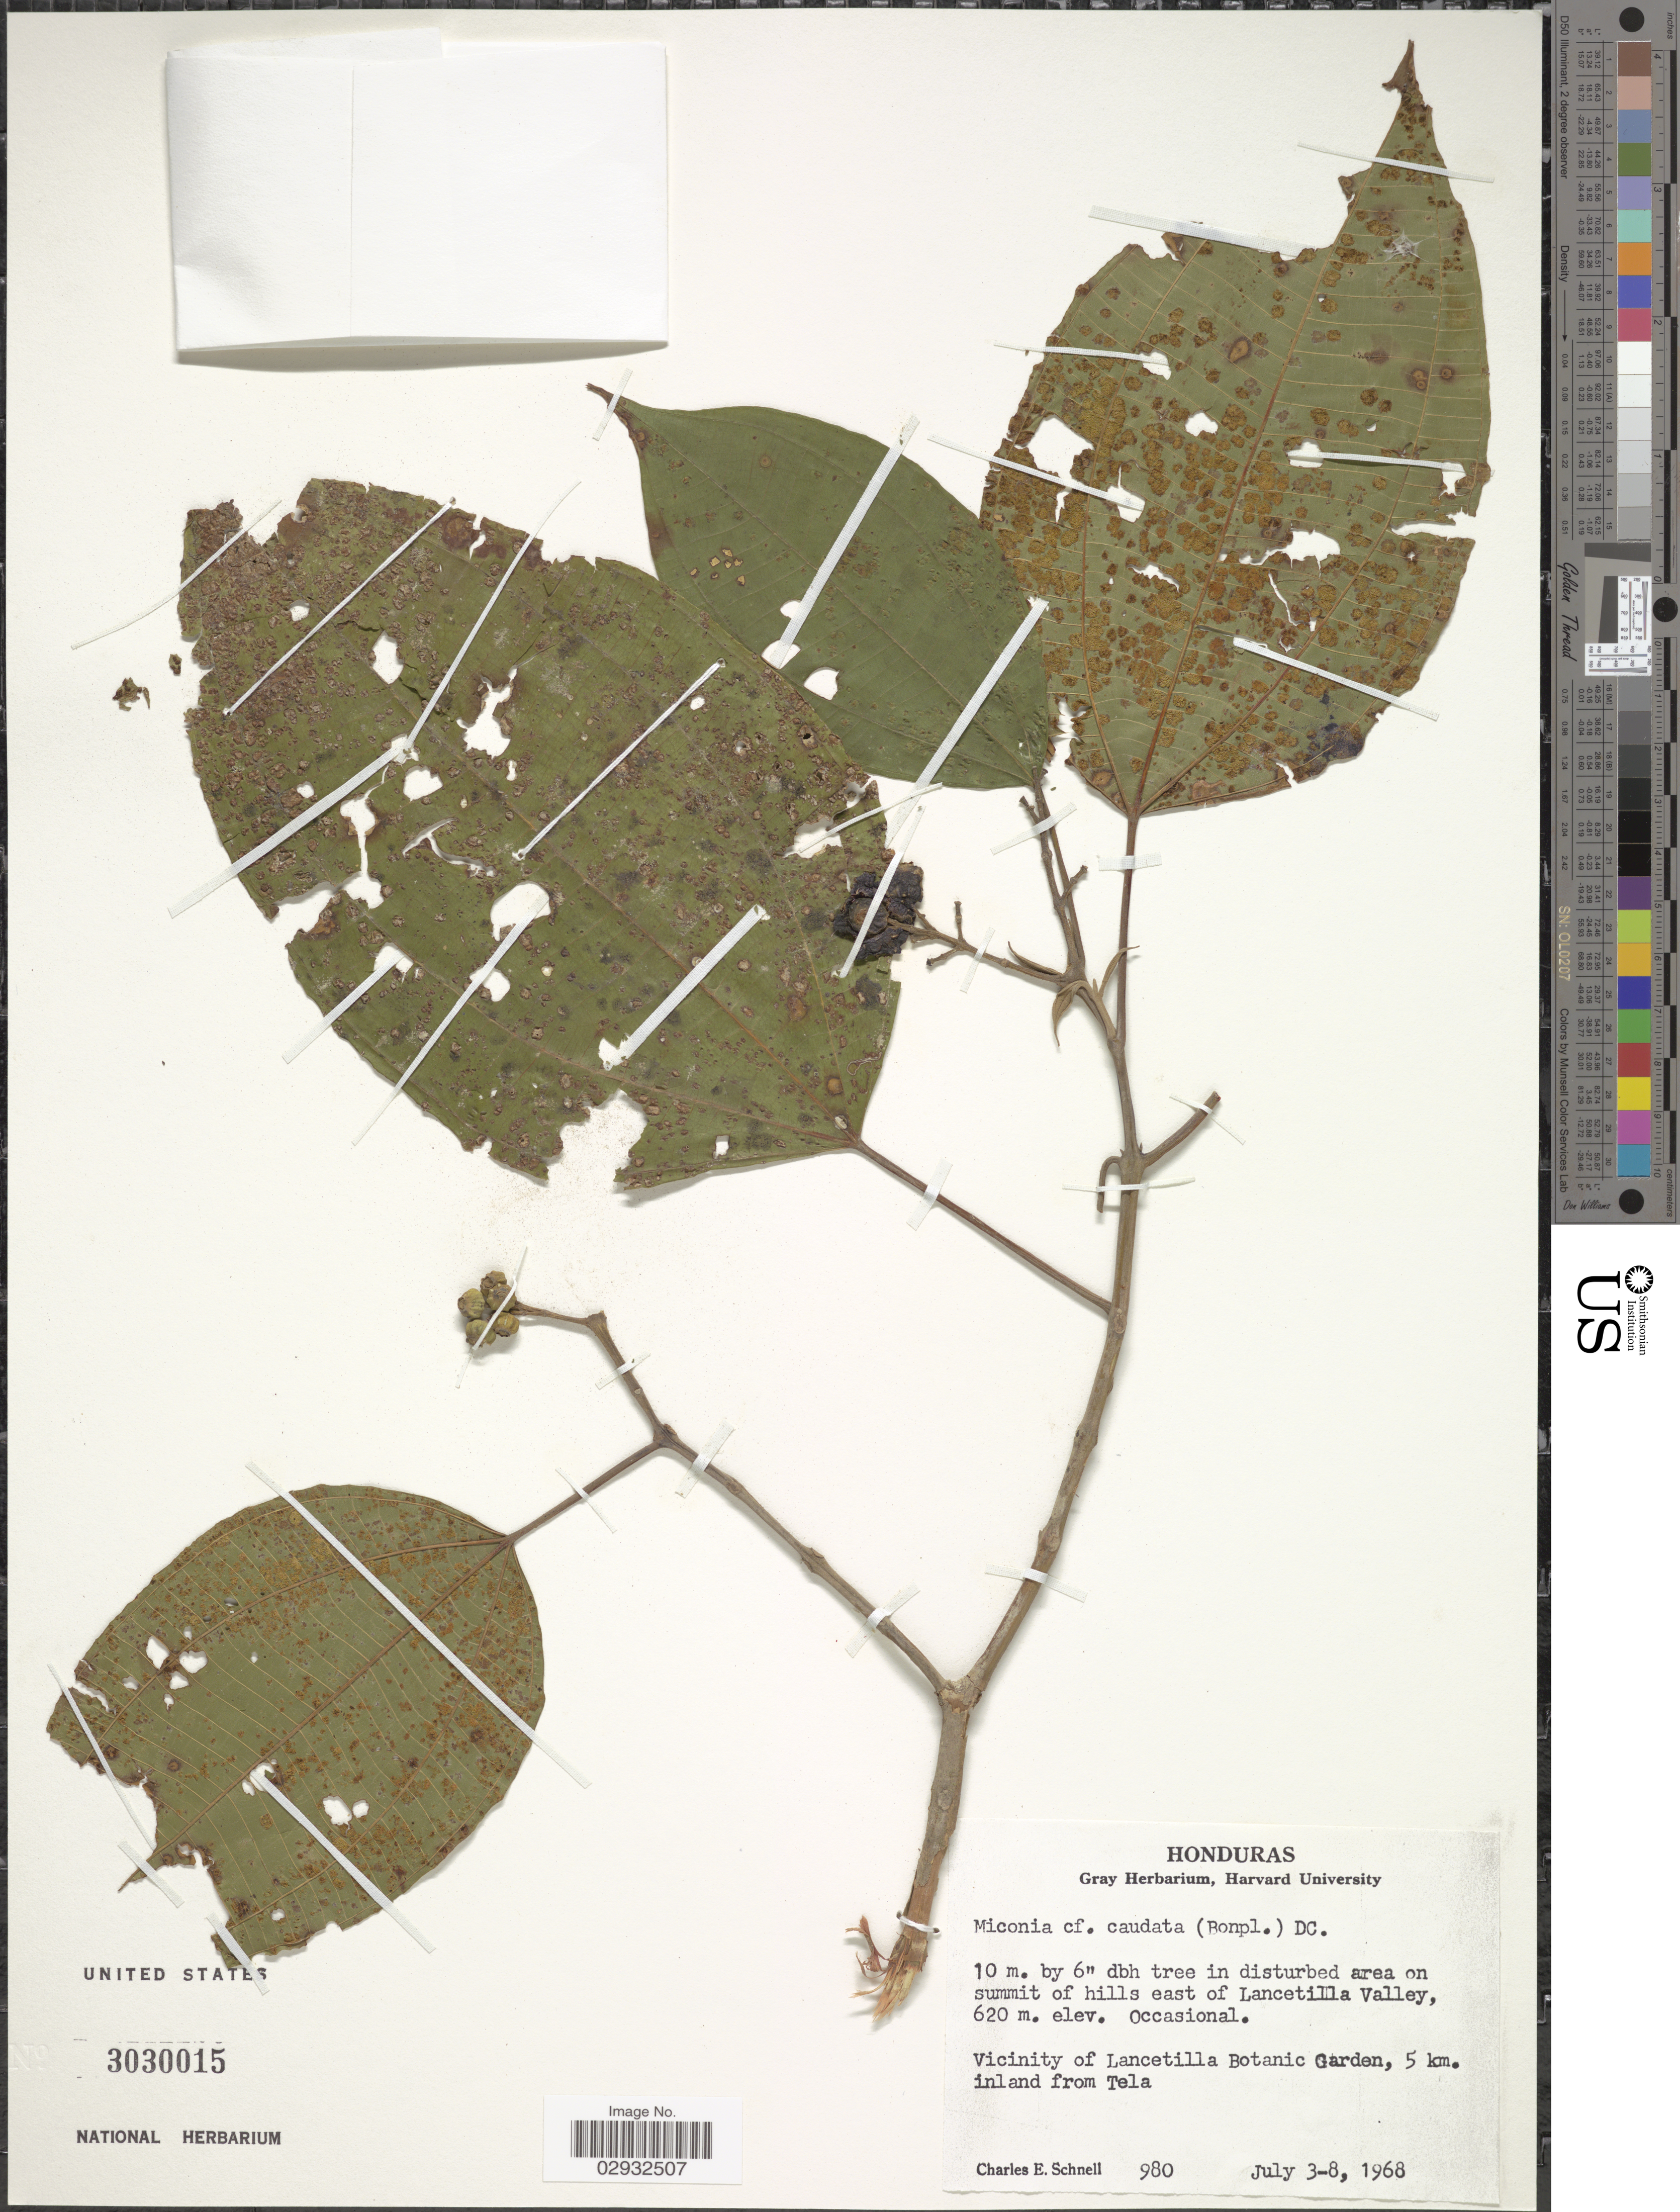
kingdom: Plantae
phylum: Tracheophyta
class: Magnoliopsida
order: Myrtales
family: Melastomataceae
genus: Miconia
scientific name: Miconia donaeana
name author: Naudin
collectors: C. Schnell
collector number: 980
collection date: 1968-07-03/1968-07-08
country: Honduras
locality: On summit of hills east of Lancetilla Valley. Vicinity of Lancetilla Botanic Garden, 5 km. inland from Tela.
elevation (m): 620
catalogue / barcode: US 3030015